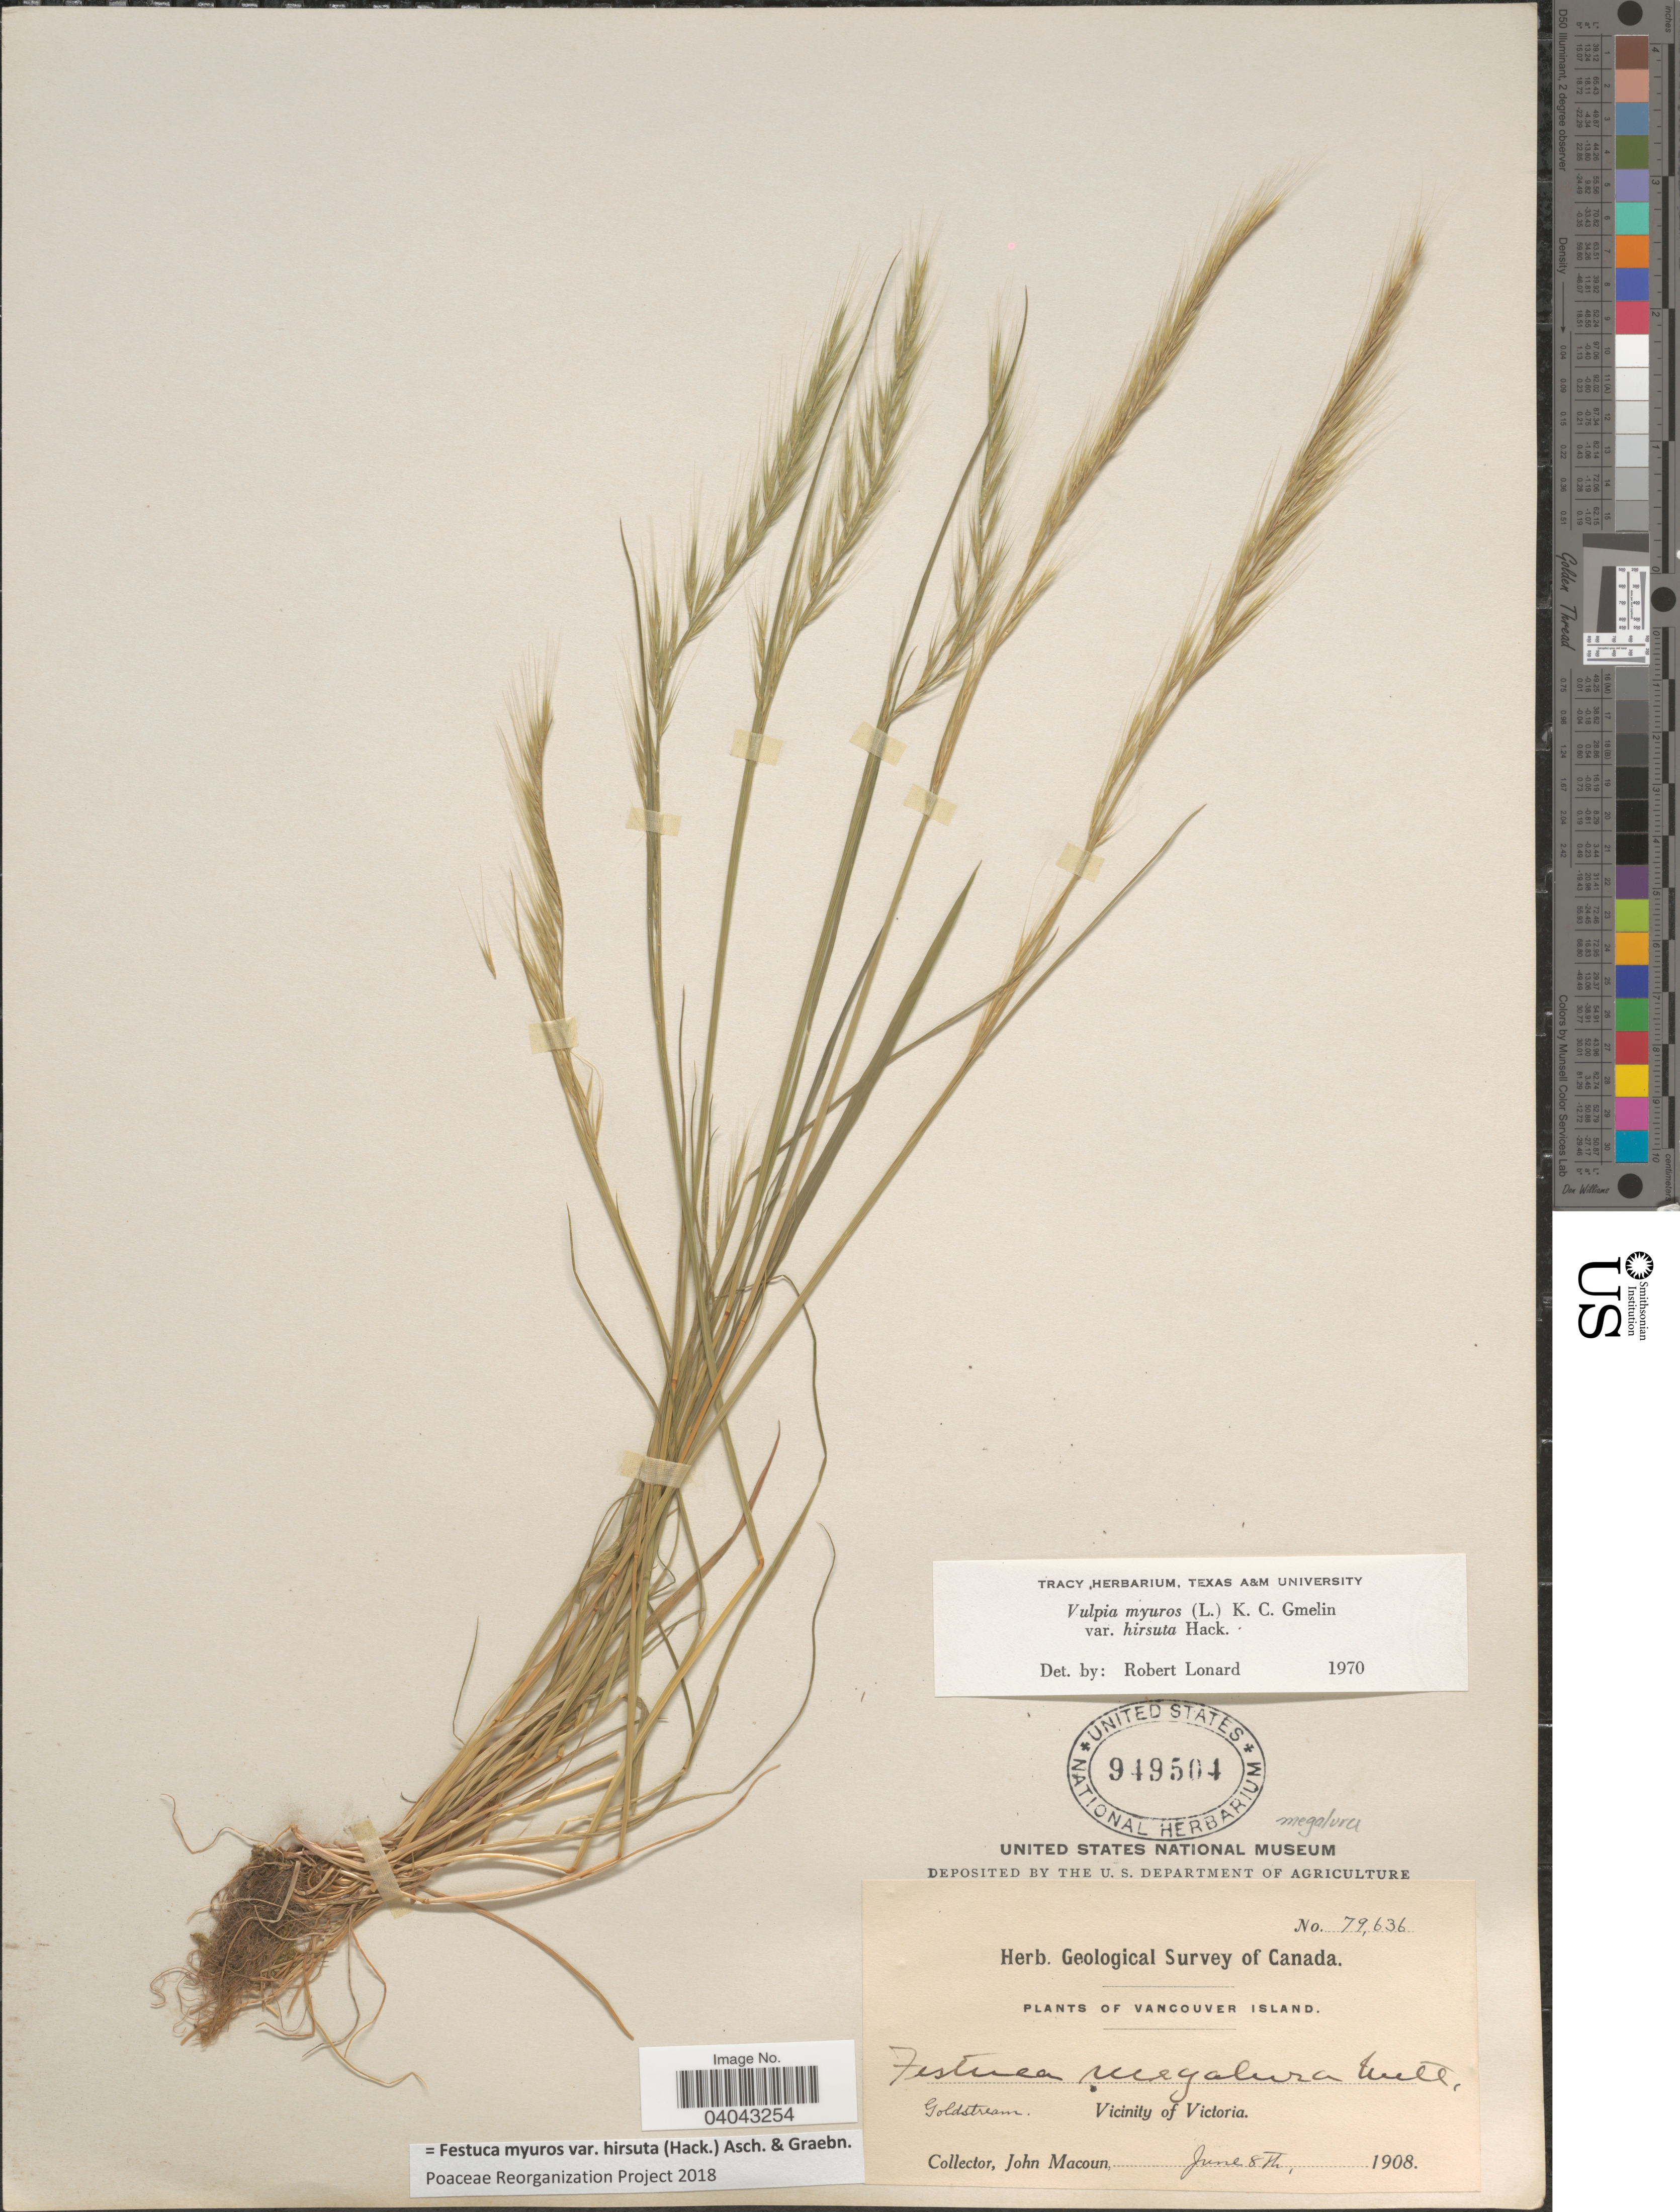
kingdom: Plantae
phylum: Tracheophyta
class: Liliopsida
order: Poales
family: Poaceae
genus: Festuca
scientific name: Festuca myuros var. hirsuta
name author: (Hack.) Asch. & Graebn.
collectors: J. Macoun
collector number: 79636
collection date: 1908-06-08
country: Canada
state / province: British Columbia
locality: Vancouver Island. Goldstream. Vicinity of Victoria.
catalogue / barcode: US 949504